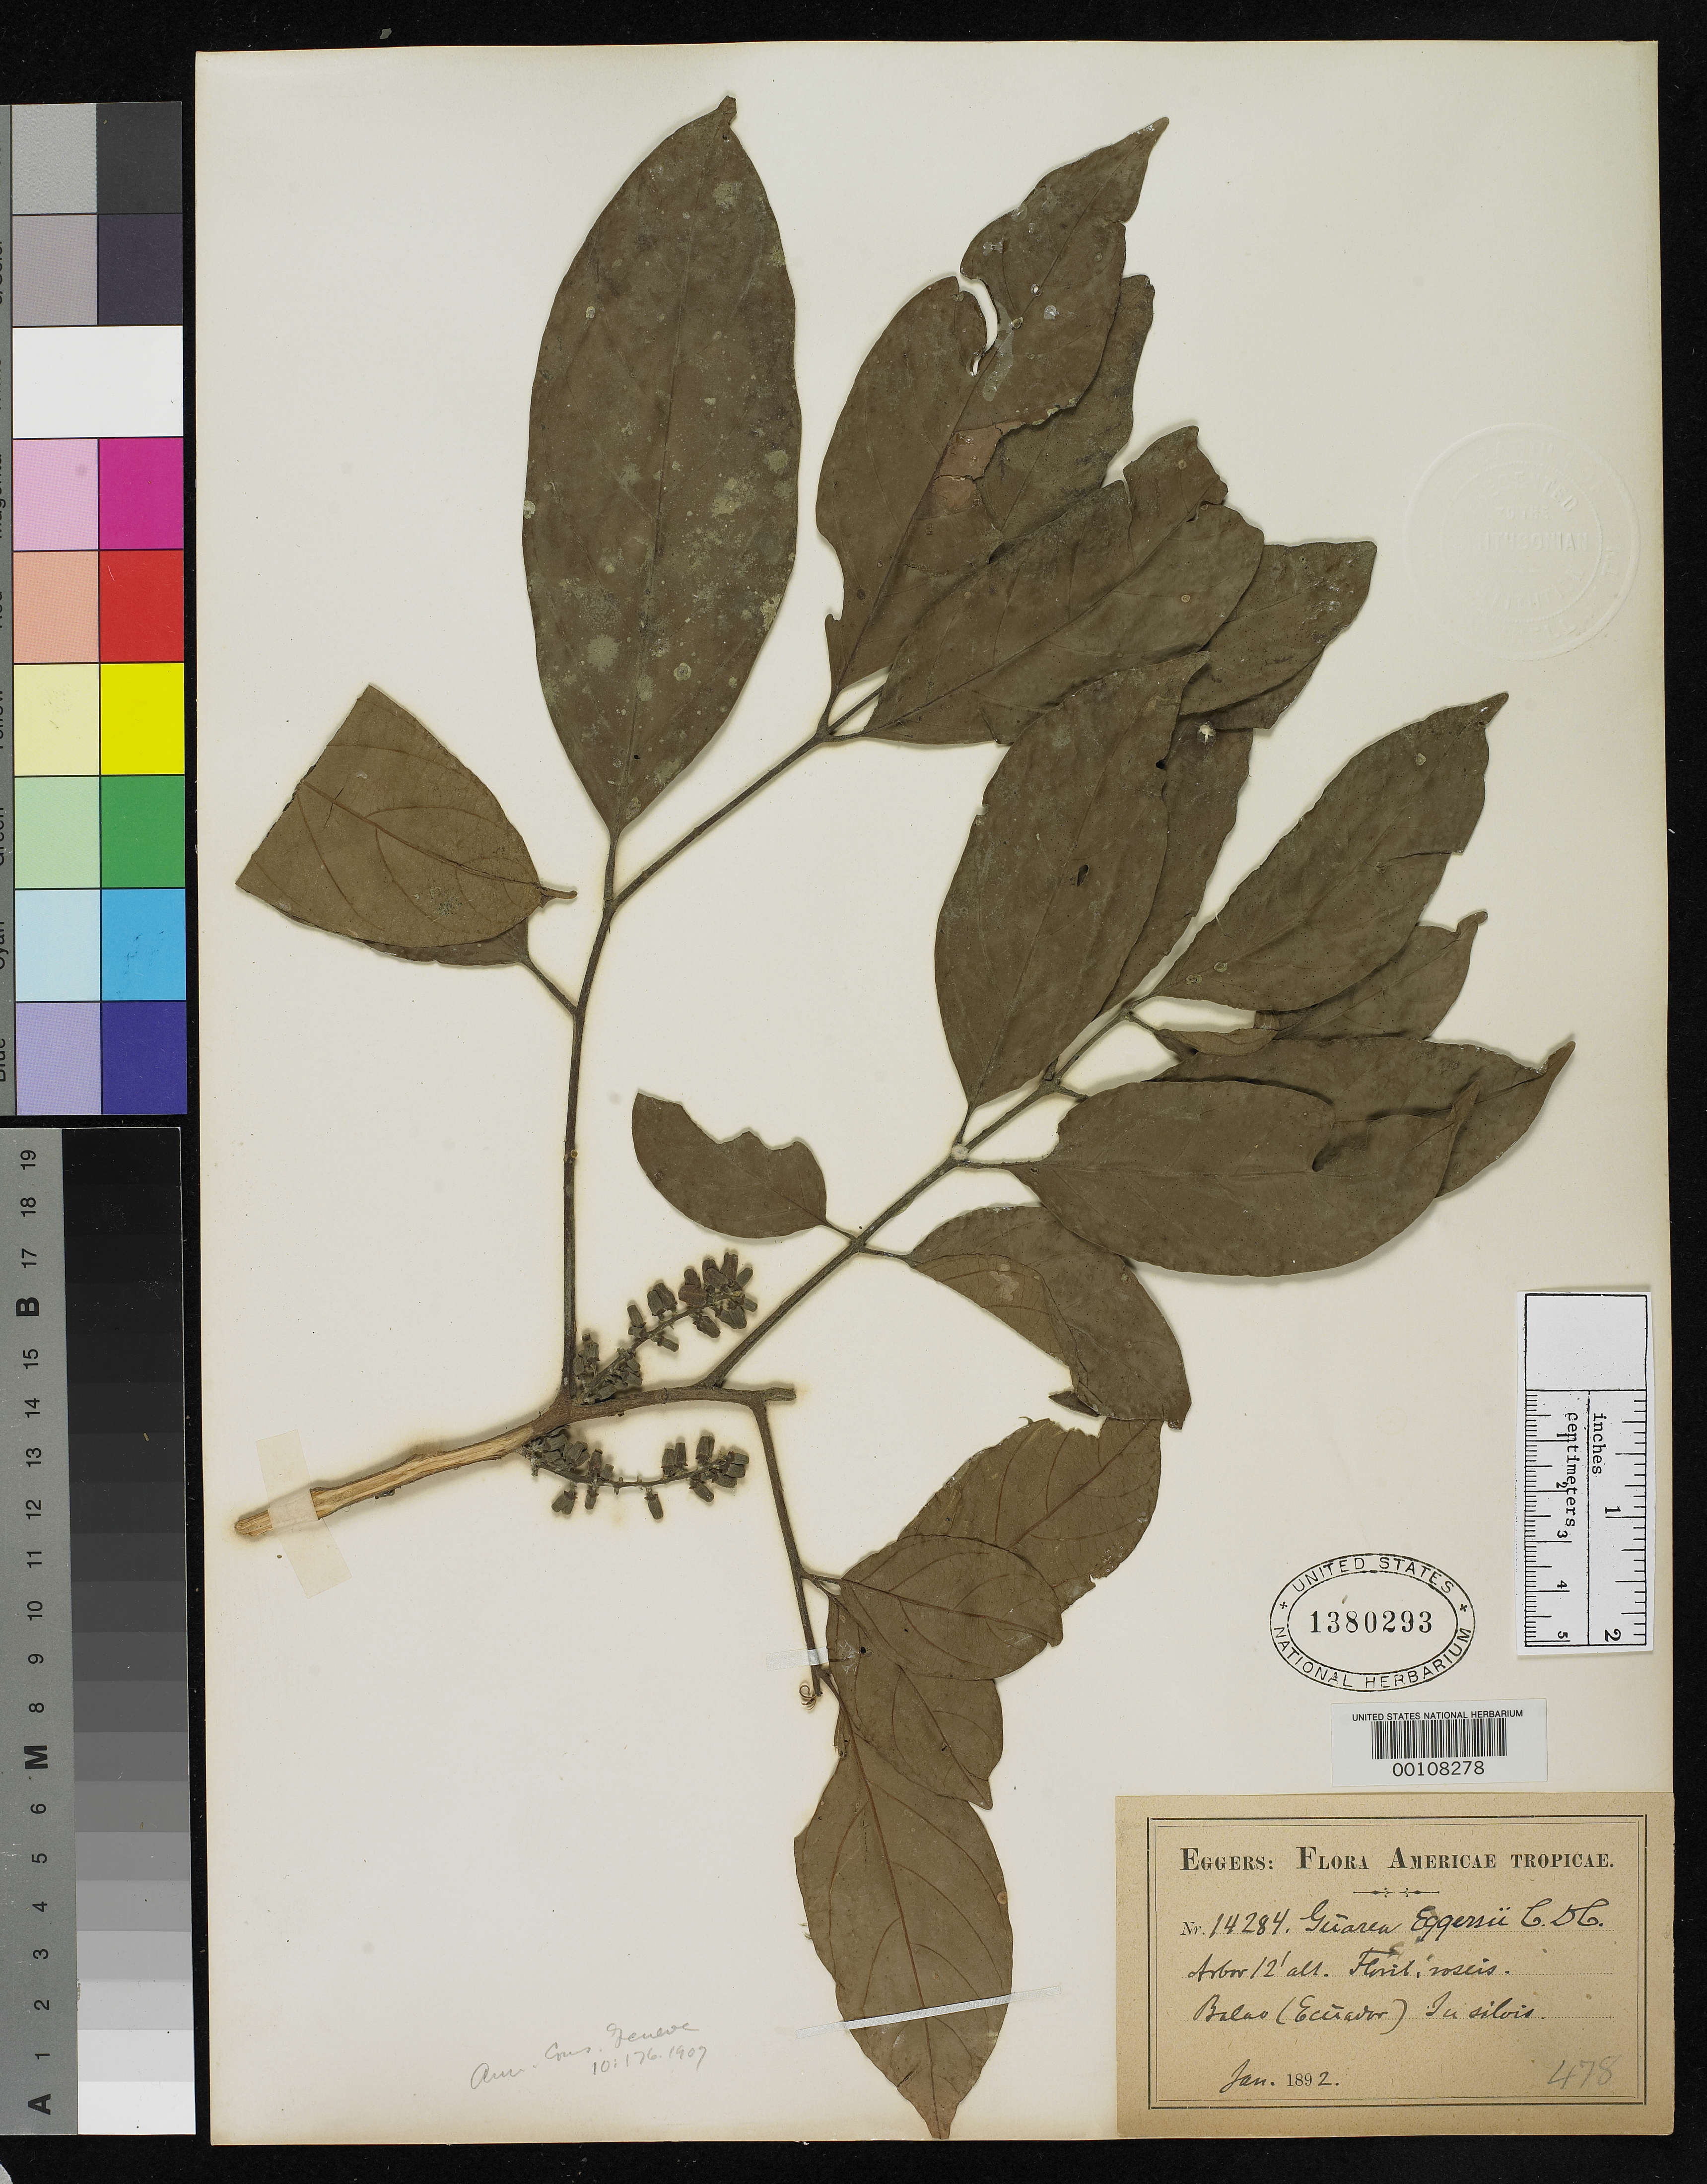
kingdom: Plantae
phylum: Tracheophyta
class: Magnoliopsida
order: Sapindales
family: Meliaceae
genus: Guarea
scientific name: Guarea eggersii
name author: C. DC.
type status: Isotype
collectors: H. F. A. von Eggers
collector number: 14284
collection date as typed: Jan 1892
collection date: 1892-01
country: Ecuador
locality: Belao.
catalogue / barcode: US 1380293